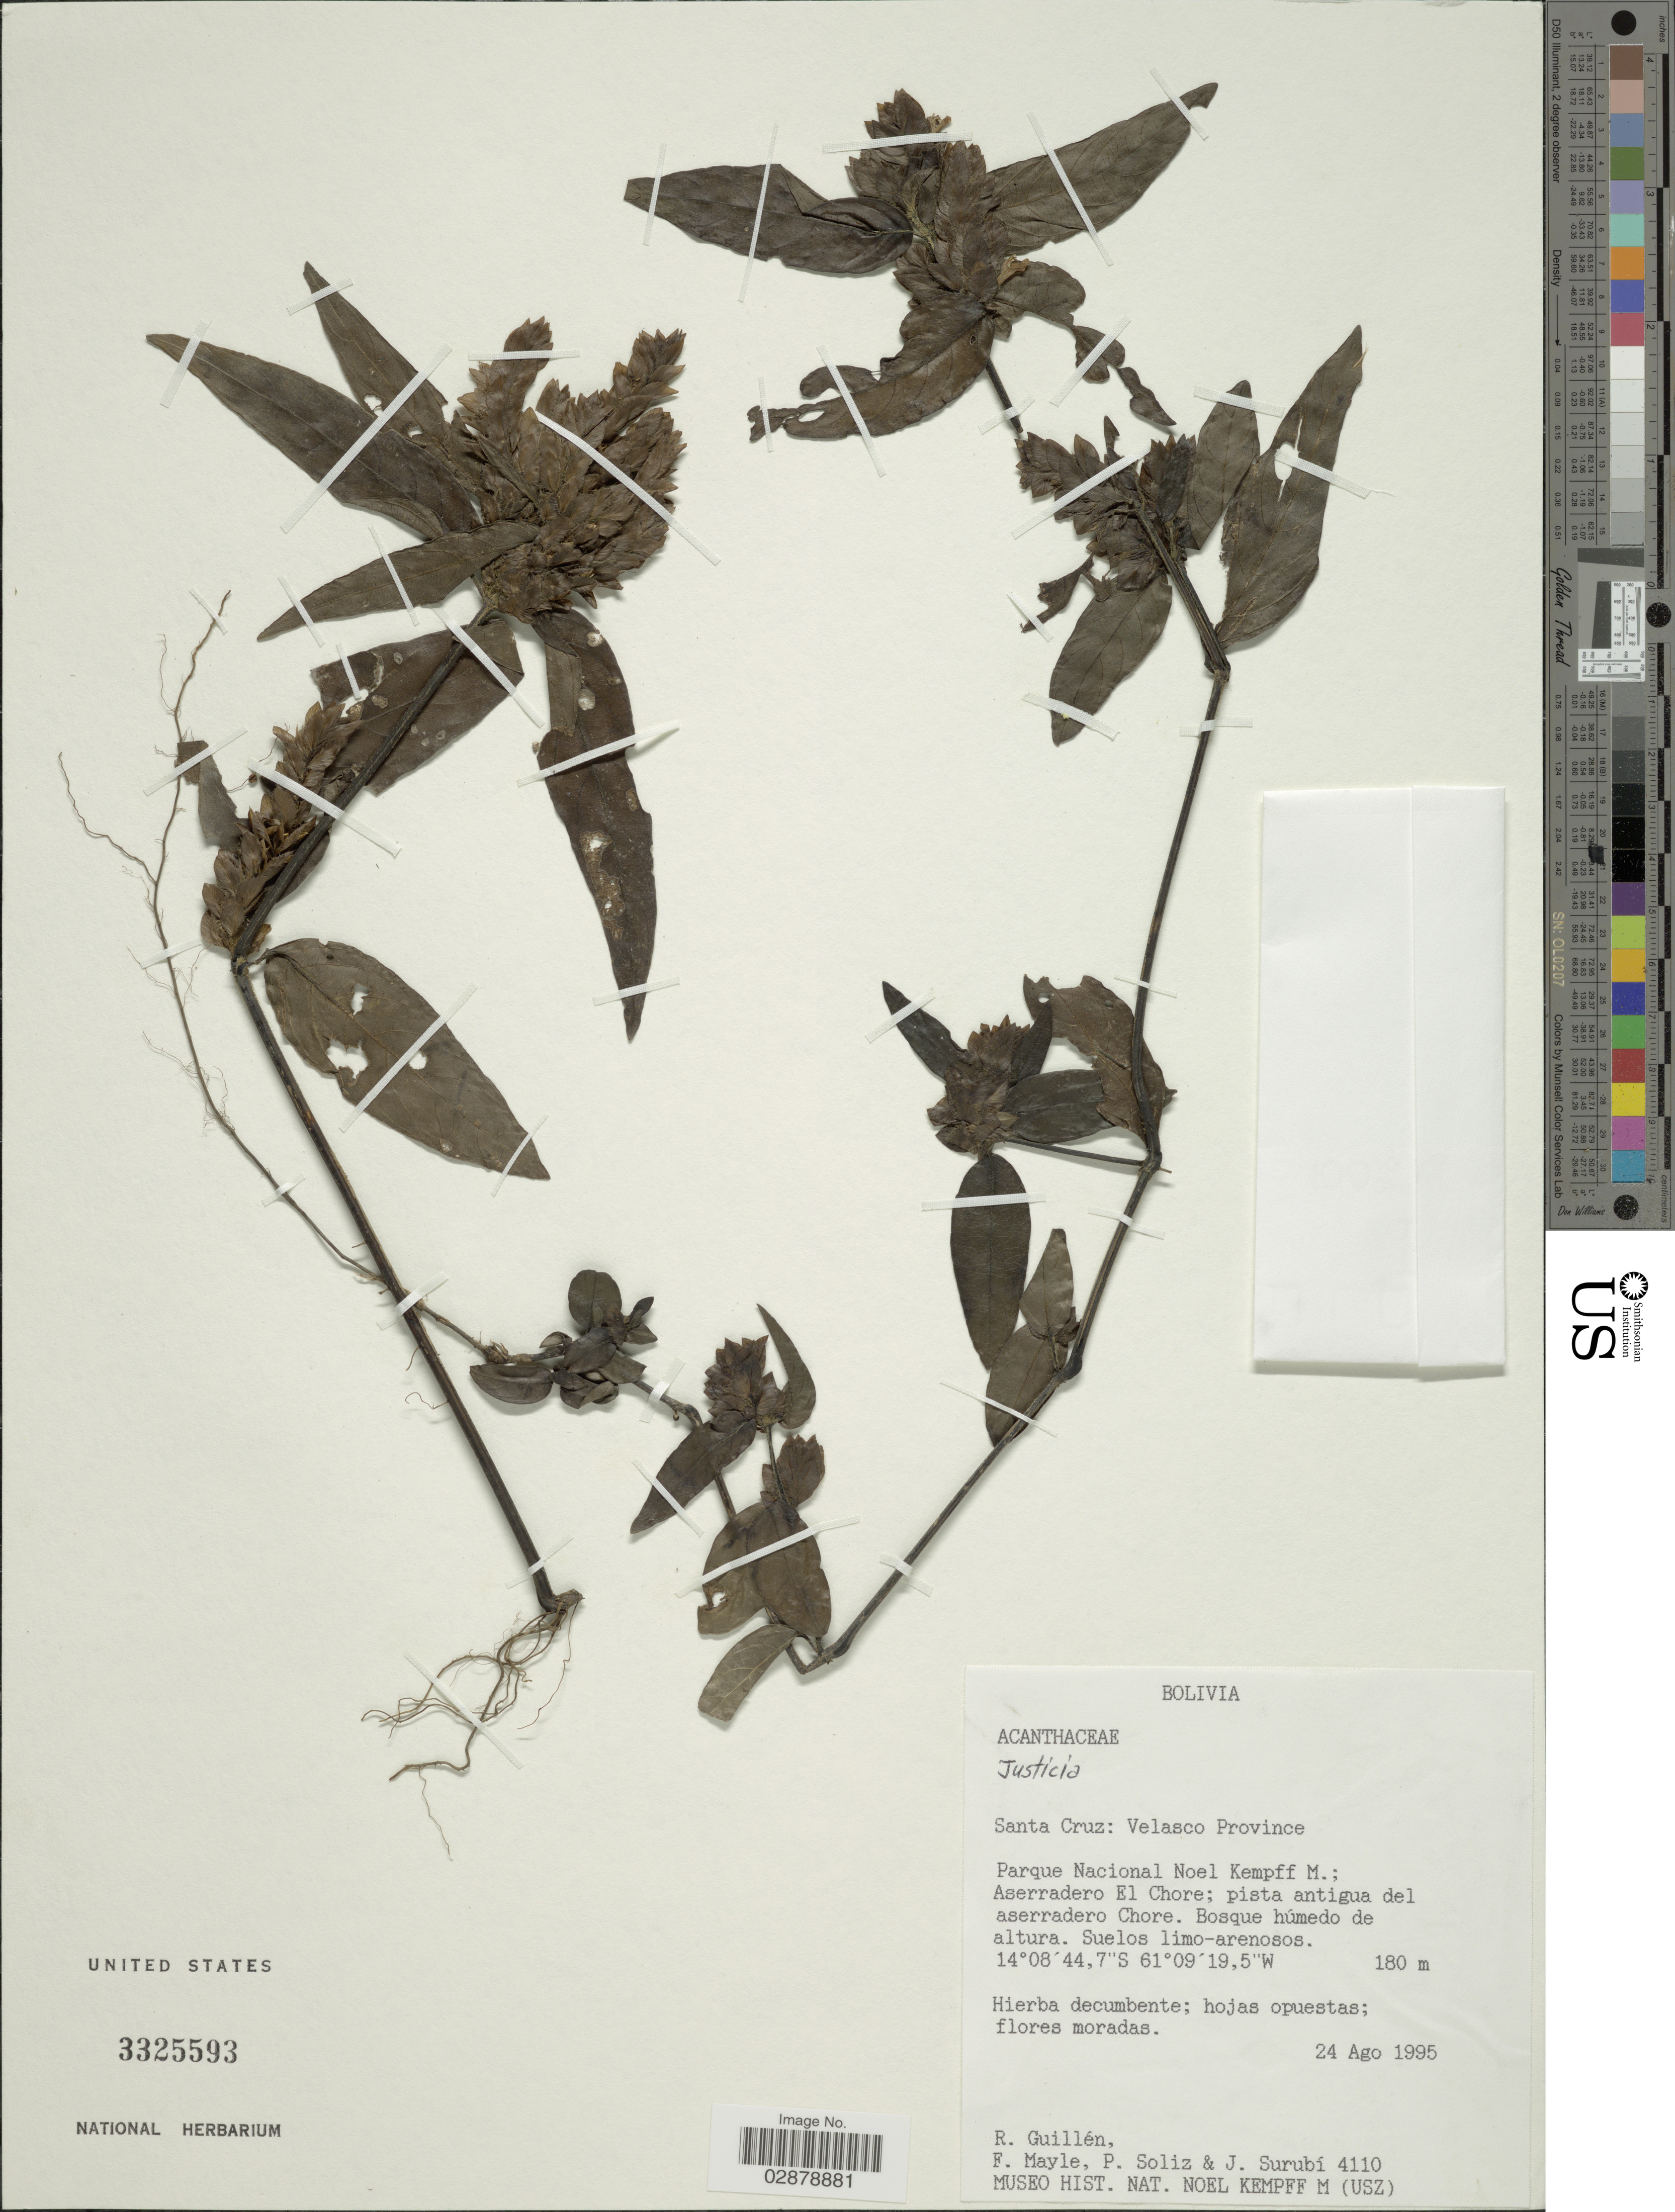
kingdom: Plantae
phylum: Tracheophyta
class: Magnoliopsida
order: Lamiales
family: Acanthaceae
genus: Justicia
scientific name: Justicia dubiosa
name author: Lindau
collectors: R. Guillen, F. Mayle, P. Soliz & J. Surubí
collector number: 4110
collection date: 1995-08-24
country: Bolivia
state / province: Santa Cruz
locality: Velasco Province. Parque Nacional Noel Kempff M.; Aserradero El Chore; pista antigua del aserradero Chore.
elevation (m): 180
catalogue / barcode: US 3325593